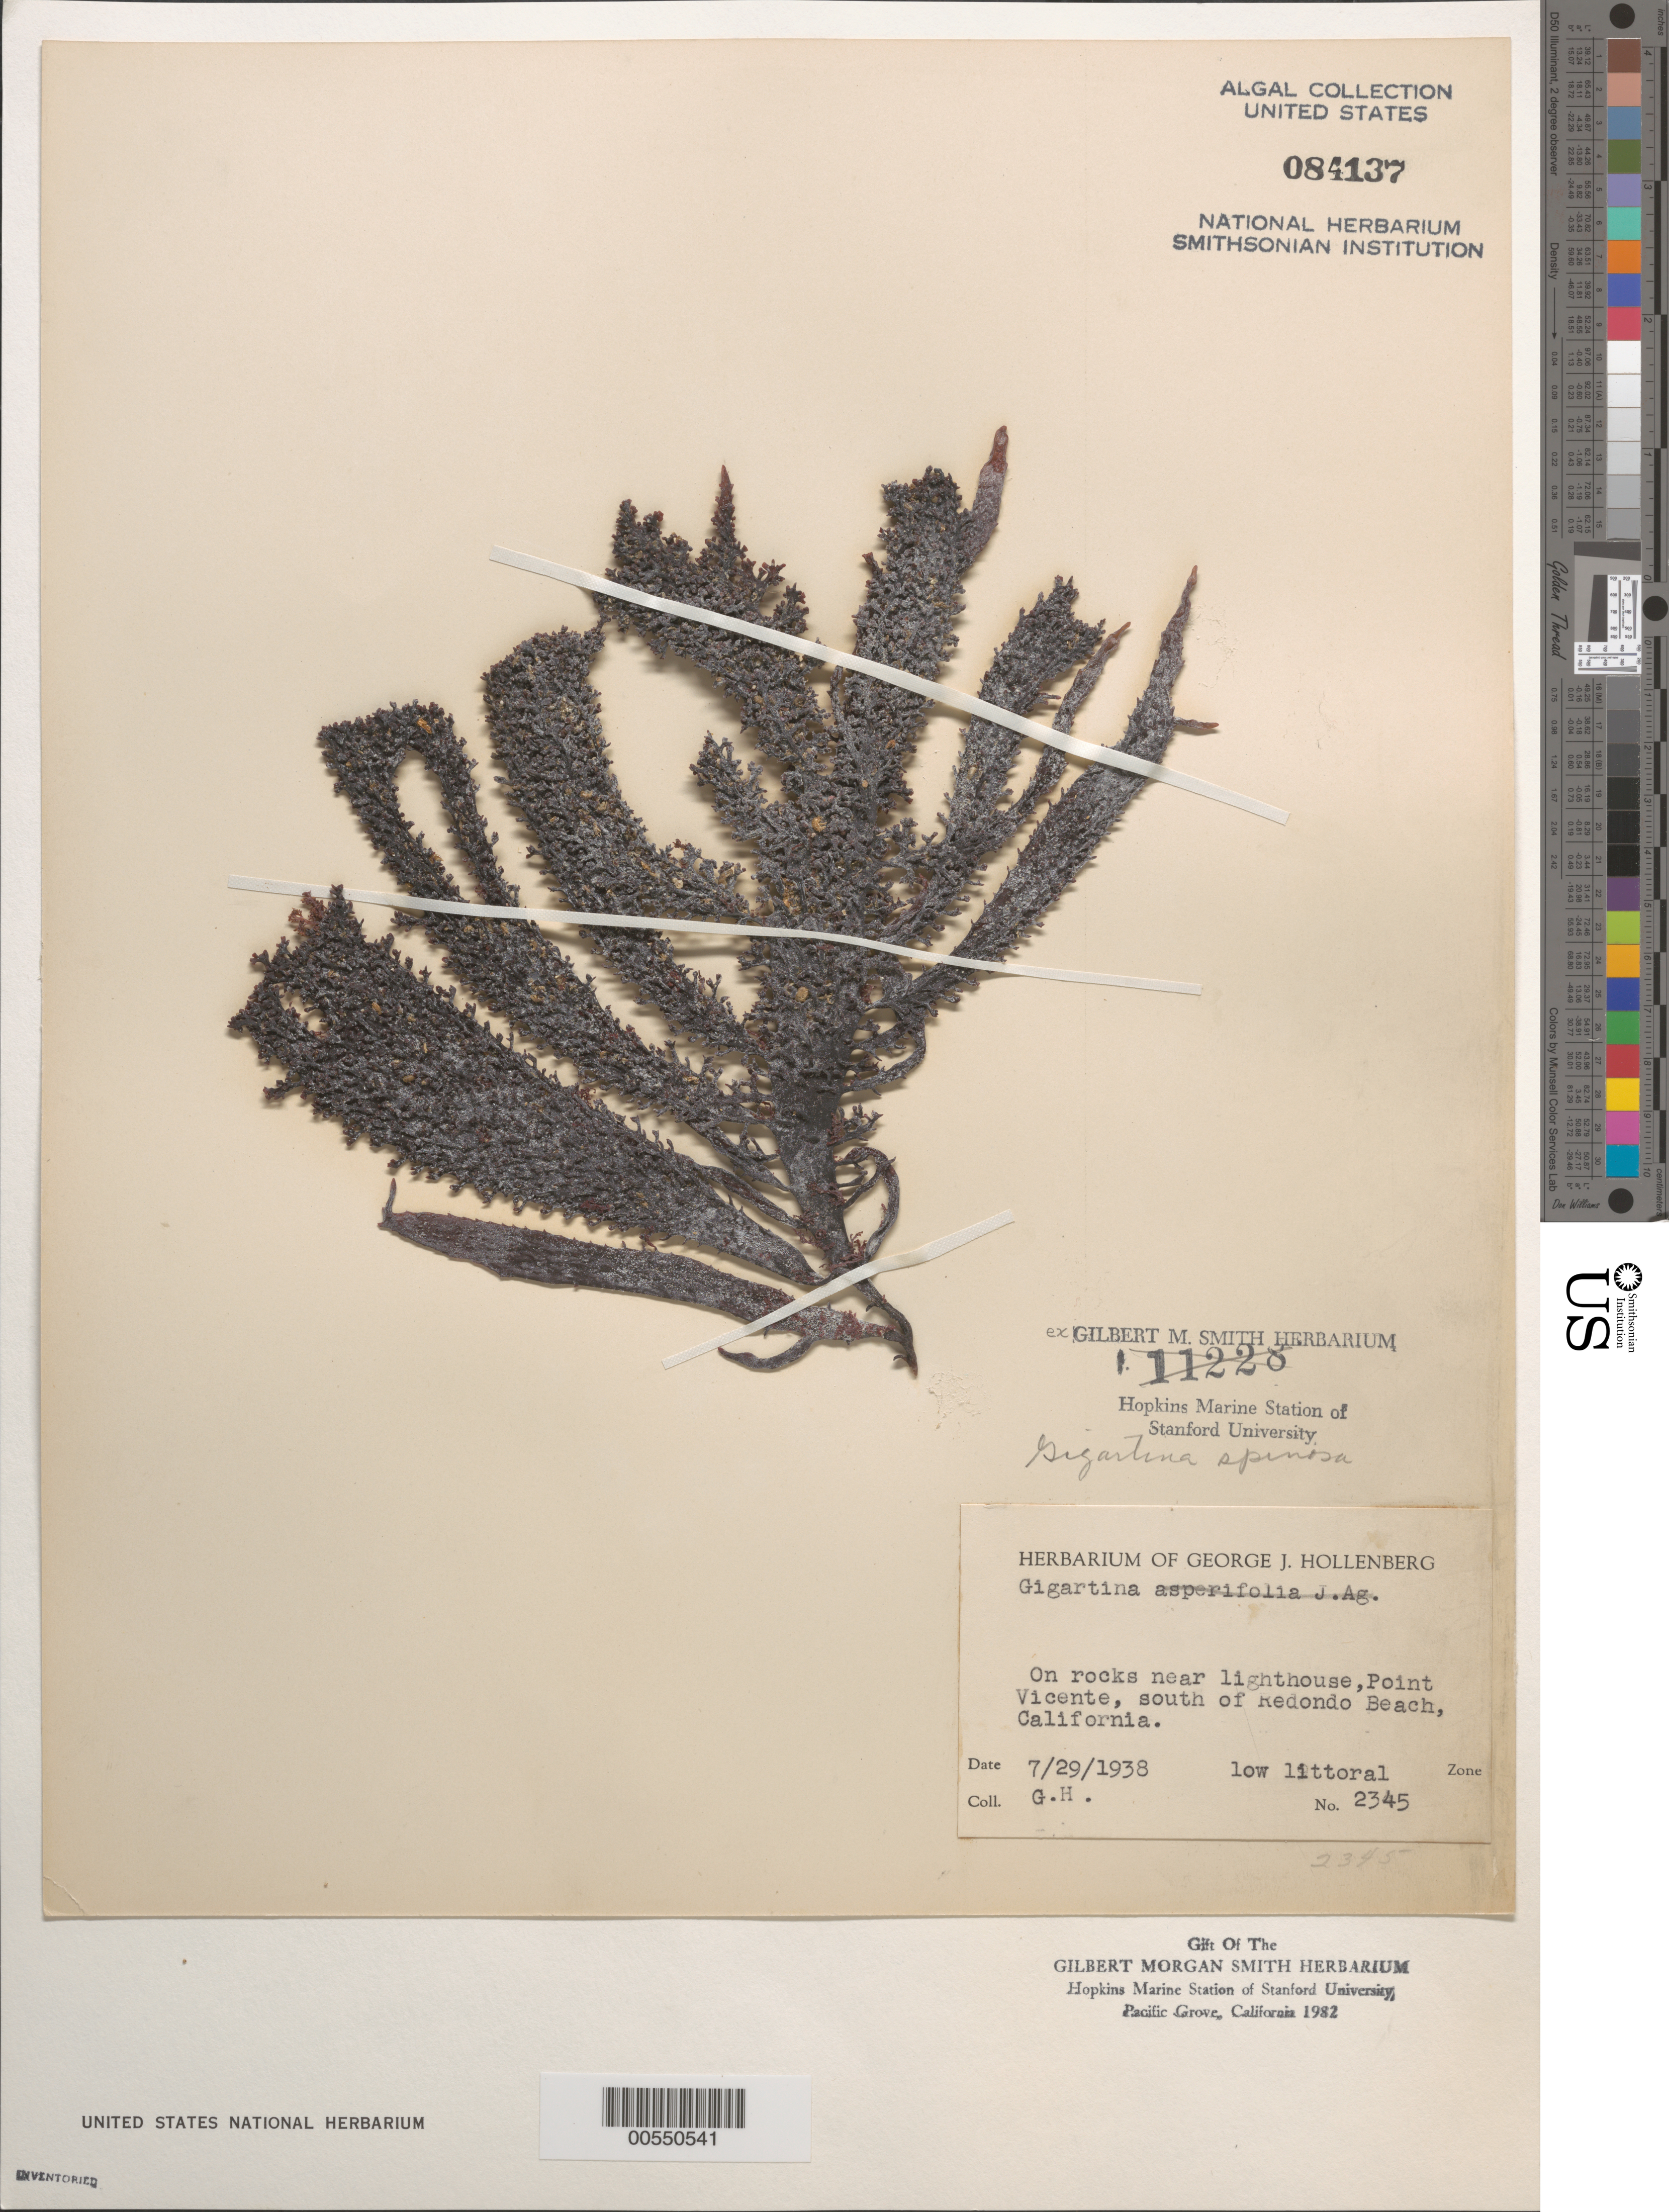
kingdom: Plantae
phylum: Rhodophyta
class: Florideophyceae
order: Gigartinales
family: Gigartinaceae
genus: Chondracanthus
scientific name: Chondracanthus spinosus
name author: (Kütz.) Guiry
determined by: Algae name updating Project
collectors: G. Hollenberg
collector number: GJH 2345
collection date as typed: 29 Jul 1938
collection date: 1938-07-29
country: United States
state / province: California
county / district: Los Angeles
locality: Point Vicente, south of Redondo Beach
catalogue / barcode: US 84137